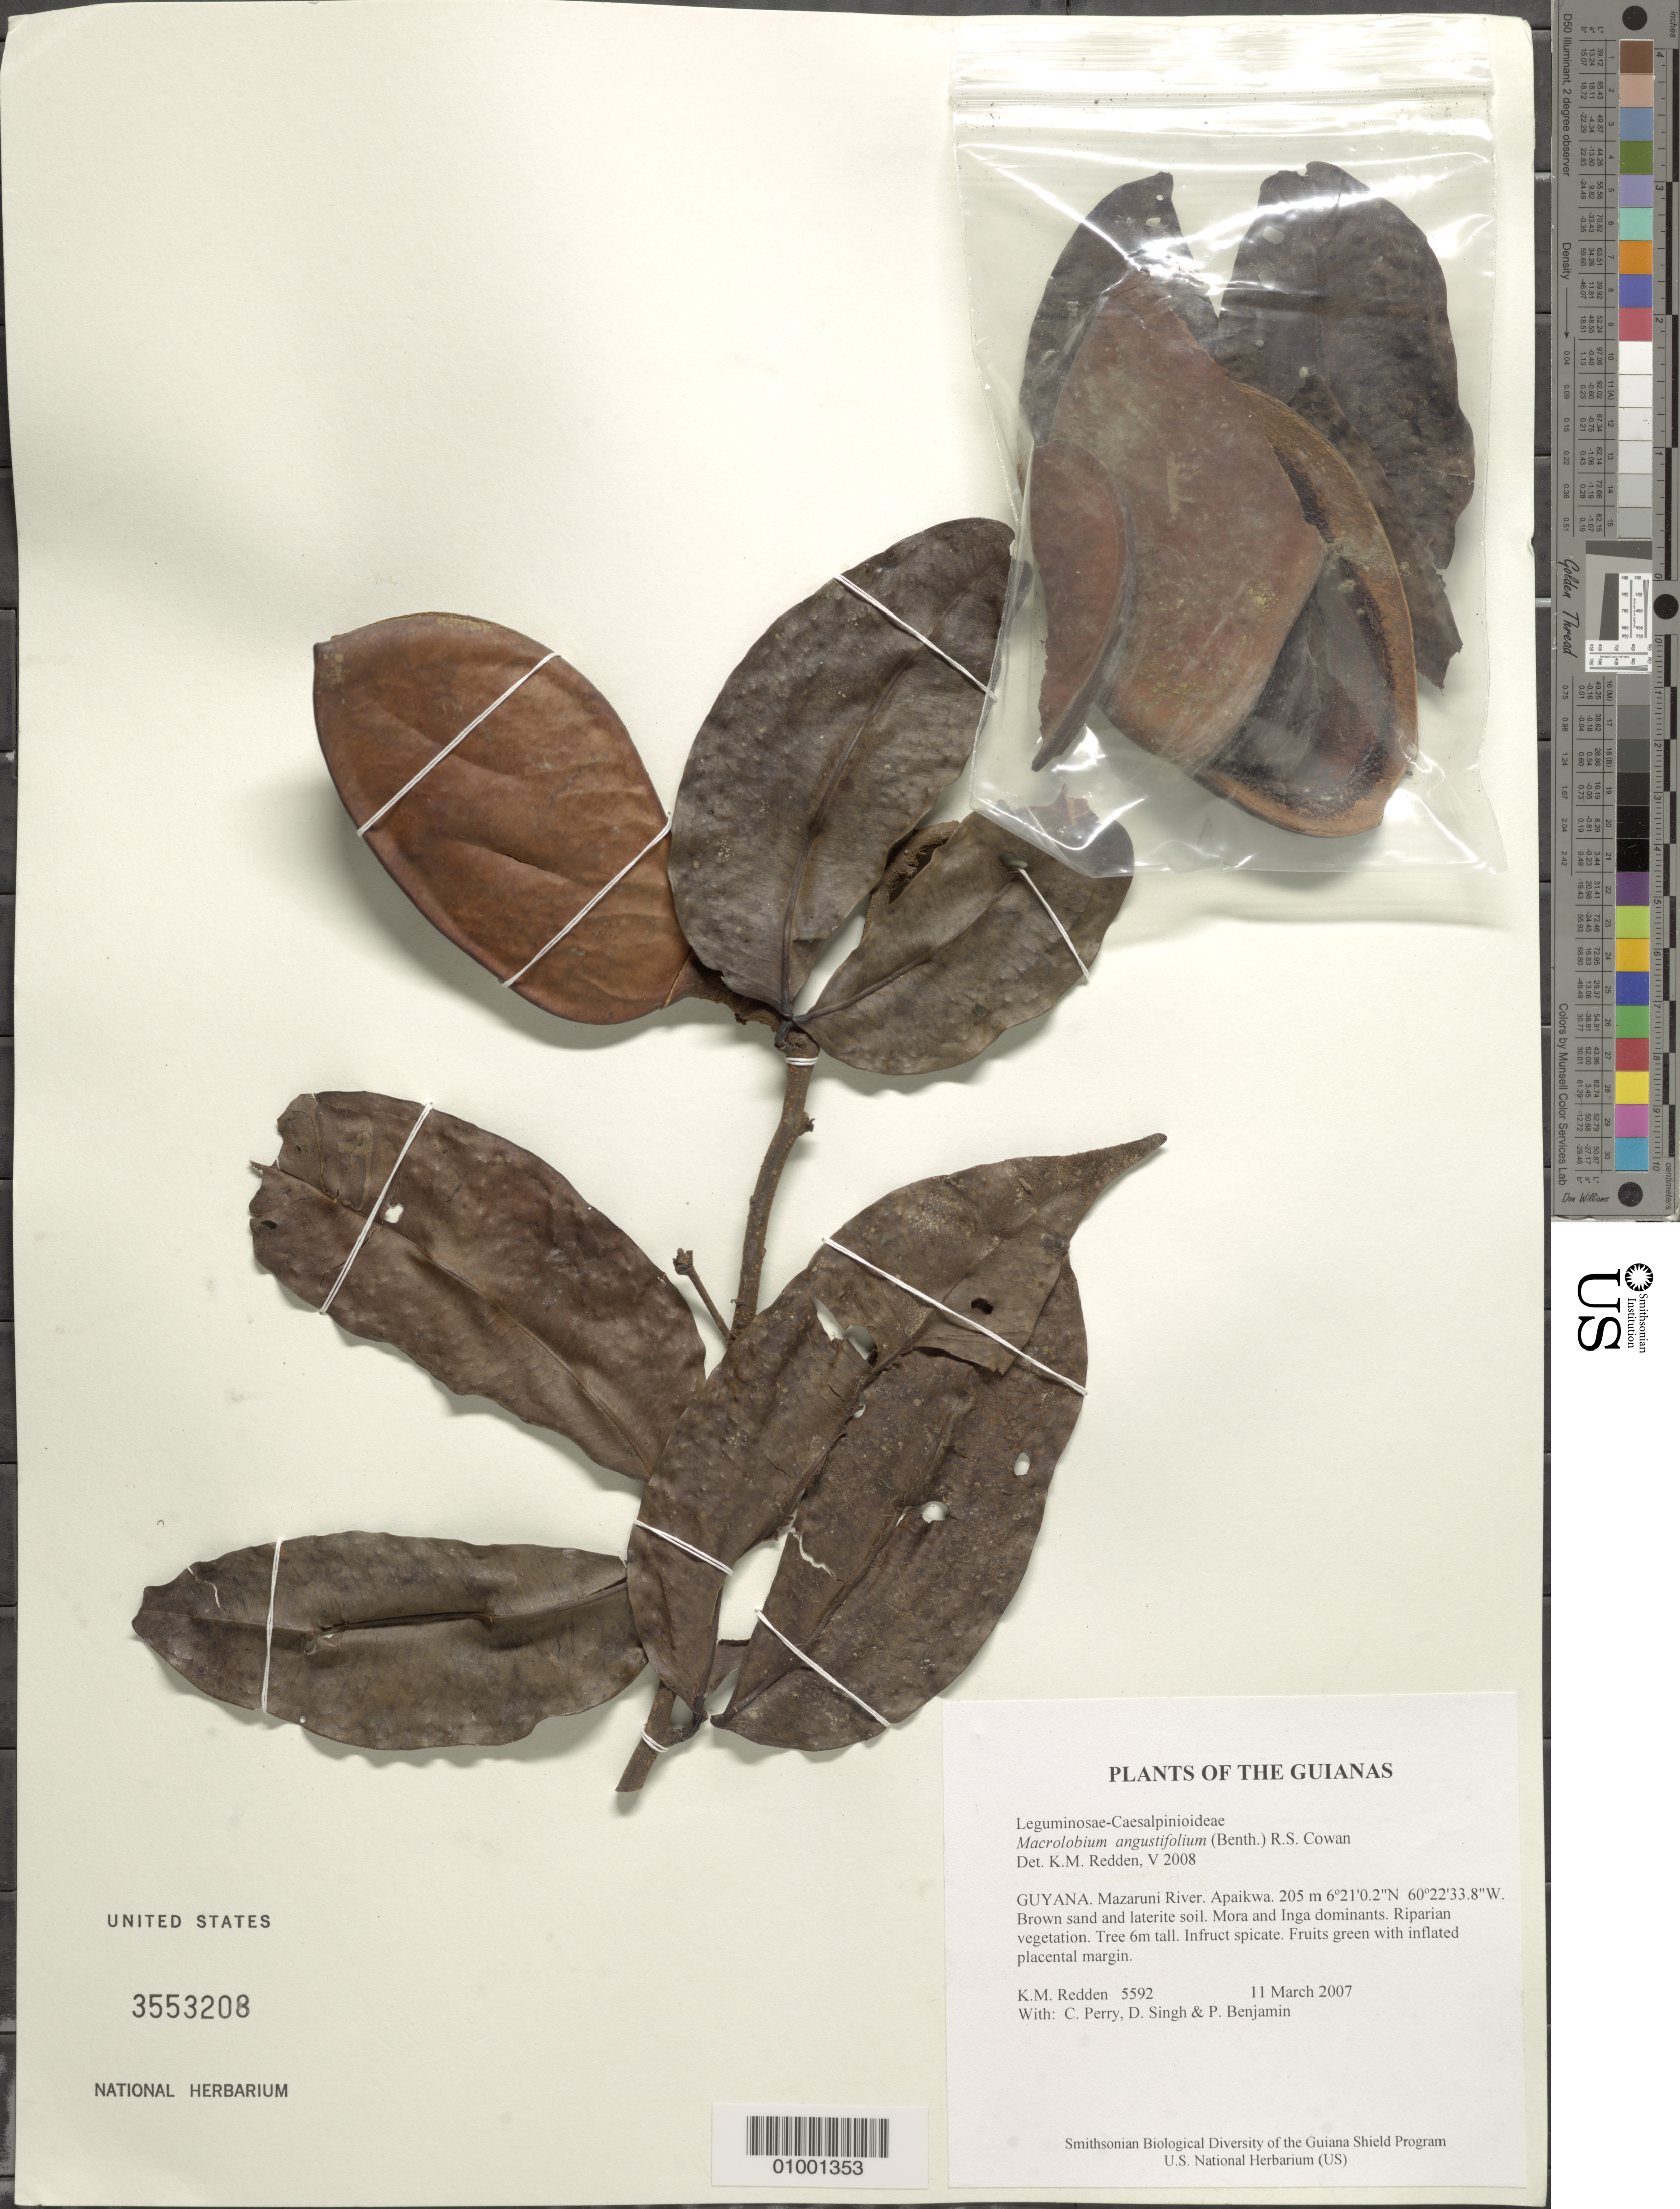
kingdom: Plantae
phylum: Tracheophyta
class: Magnoliopsida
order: Fabales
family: Fabaceae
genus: Macrolobium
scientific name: Macrolobium angustifolium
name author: (Benth.) R.S. Cowan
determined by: Redden, K. M.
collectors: K. M. Redden, C. Perry, D. Singh & P. Benjamin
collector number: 5592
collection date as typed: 11 March 2007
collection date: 2007-03-11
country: Guyana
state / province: Cuyuni-Mazaruni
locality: Mazaruni River. Apaikwa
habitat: Brown sand and laterite soil. Mora and Inga dominant. Riparian vegetation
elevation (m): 205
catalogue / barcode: US 3553208